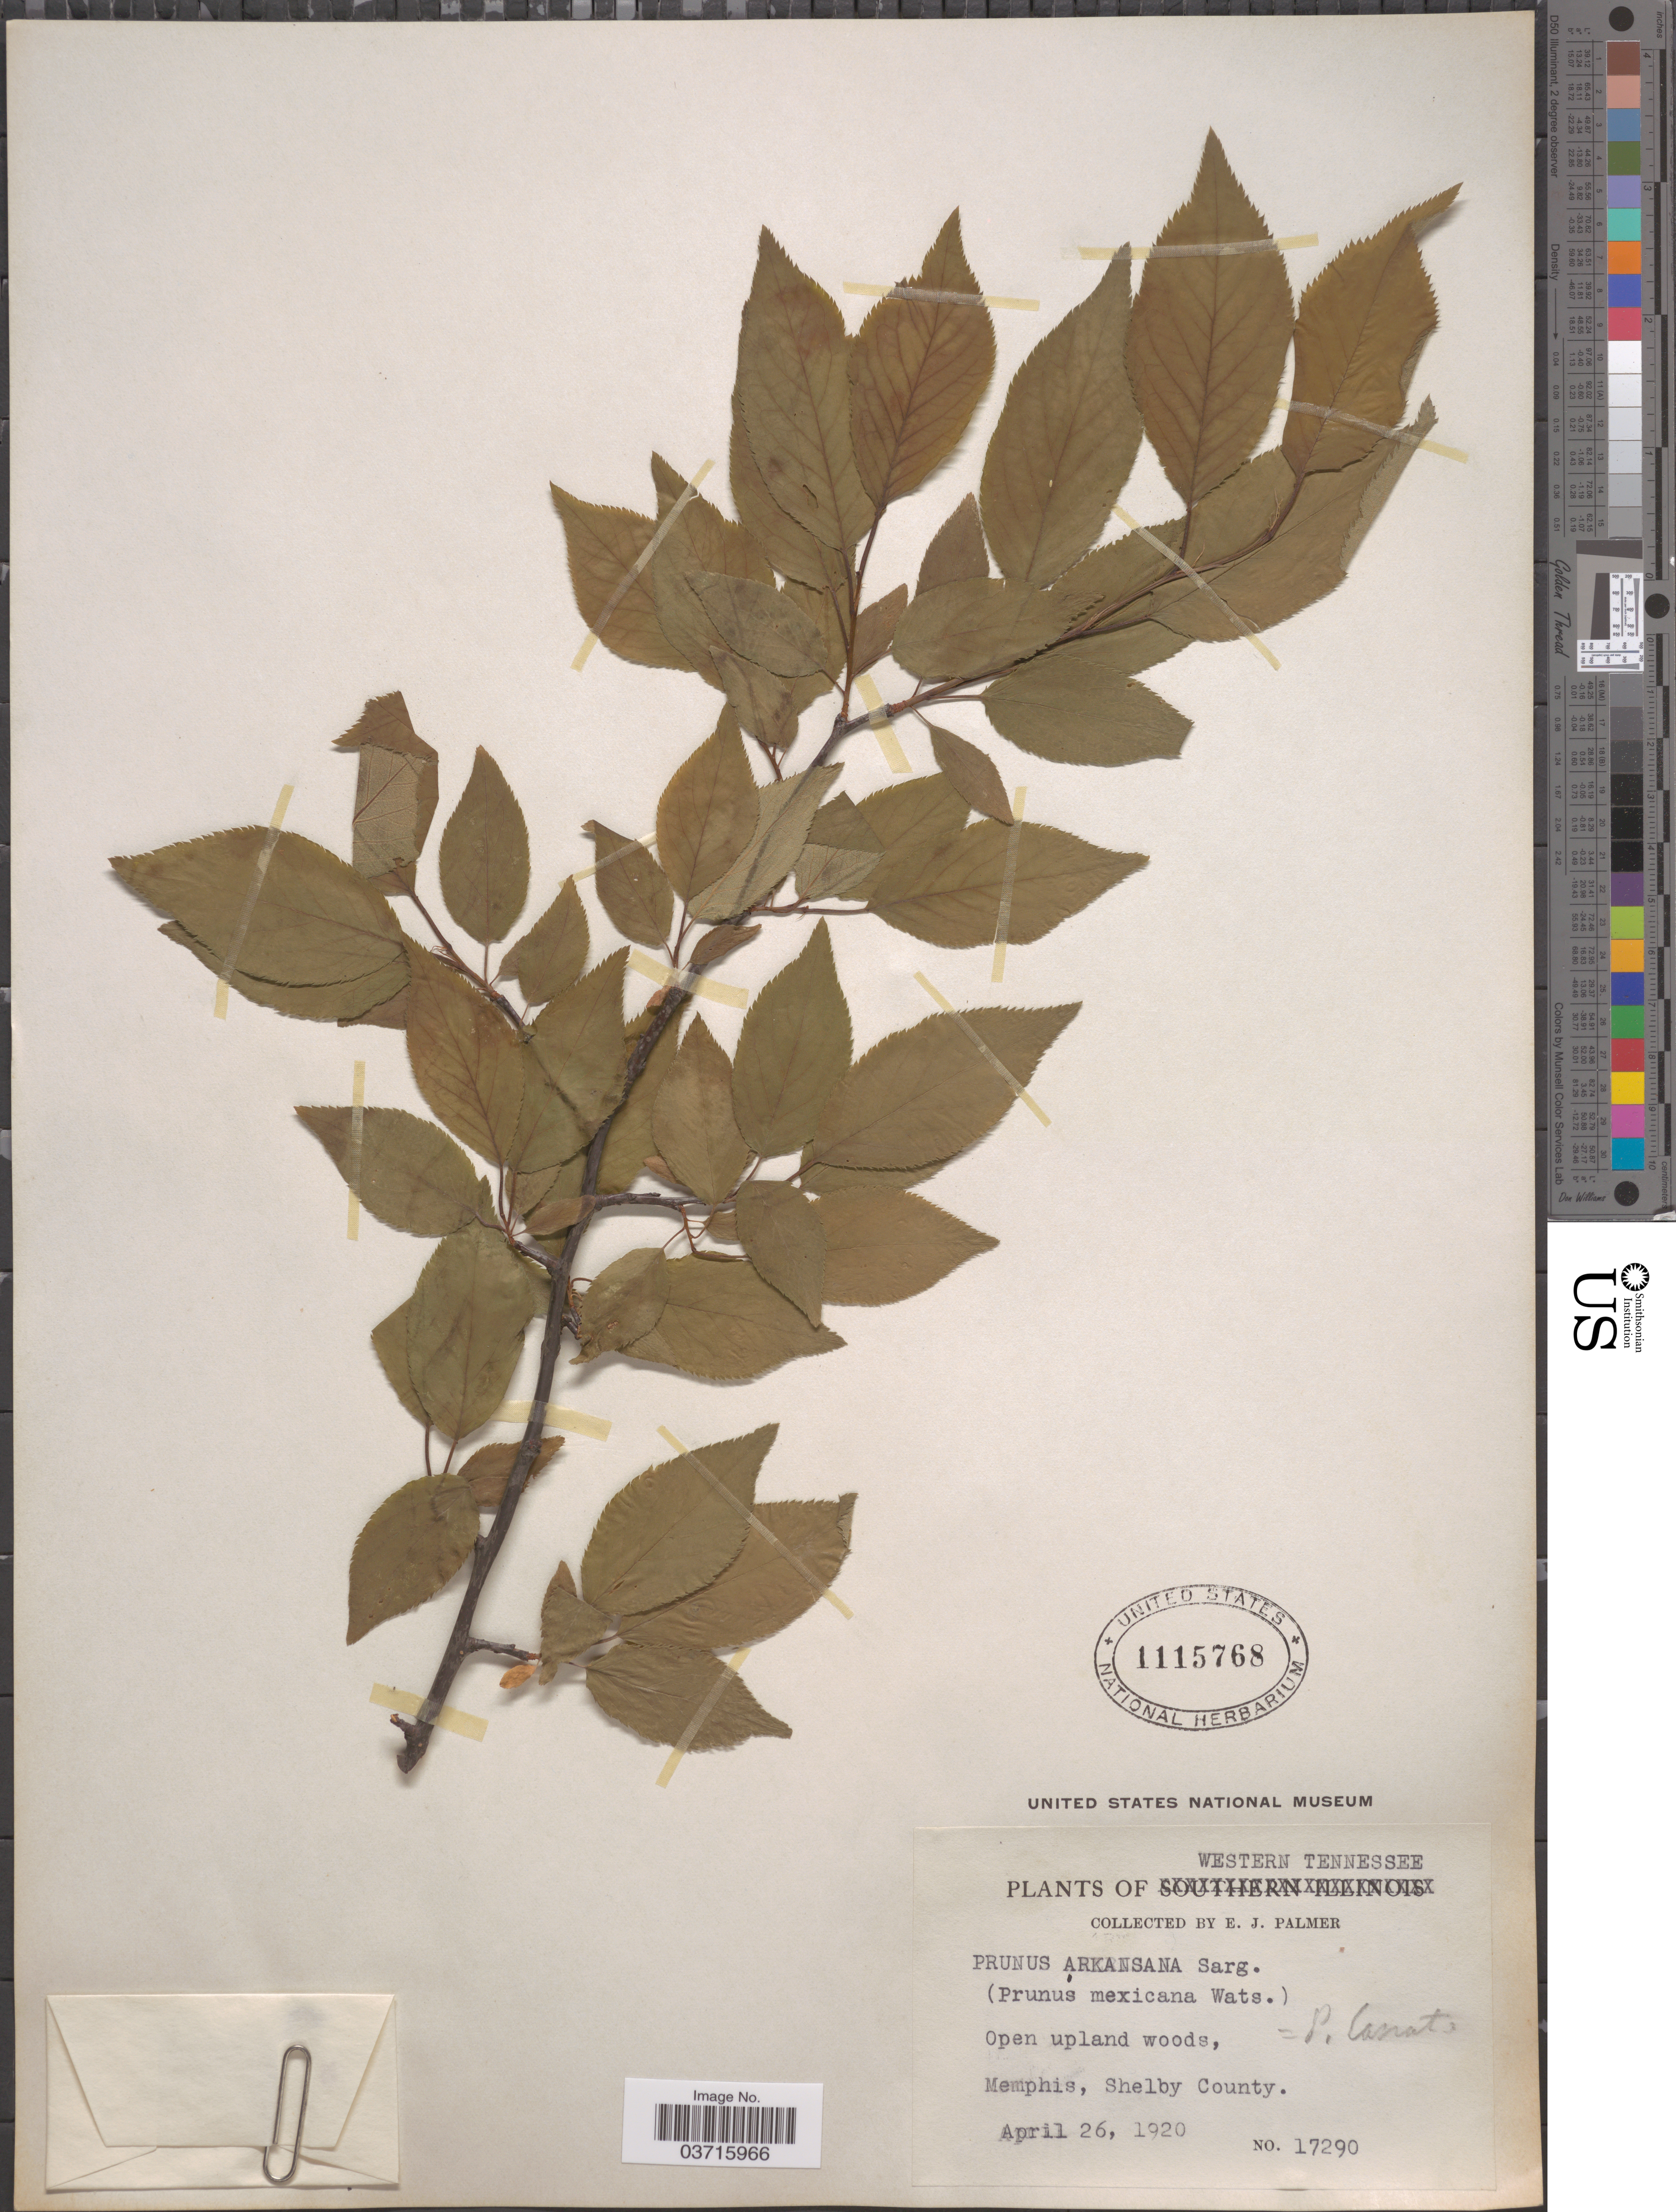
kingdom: Plantae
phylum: Tracheophyta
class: Magnoliopsida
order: Rosales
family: Rosaceae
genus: Prunus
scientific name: Prunus mexicana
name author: S. Watson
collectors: E. J. Palmer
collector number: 17290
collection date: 1920-04-26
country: United States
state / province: Tennessee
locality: Western Tennessee. Open upland woods, Memphis, Shelby County.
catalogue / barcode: US 1115768